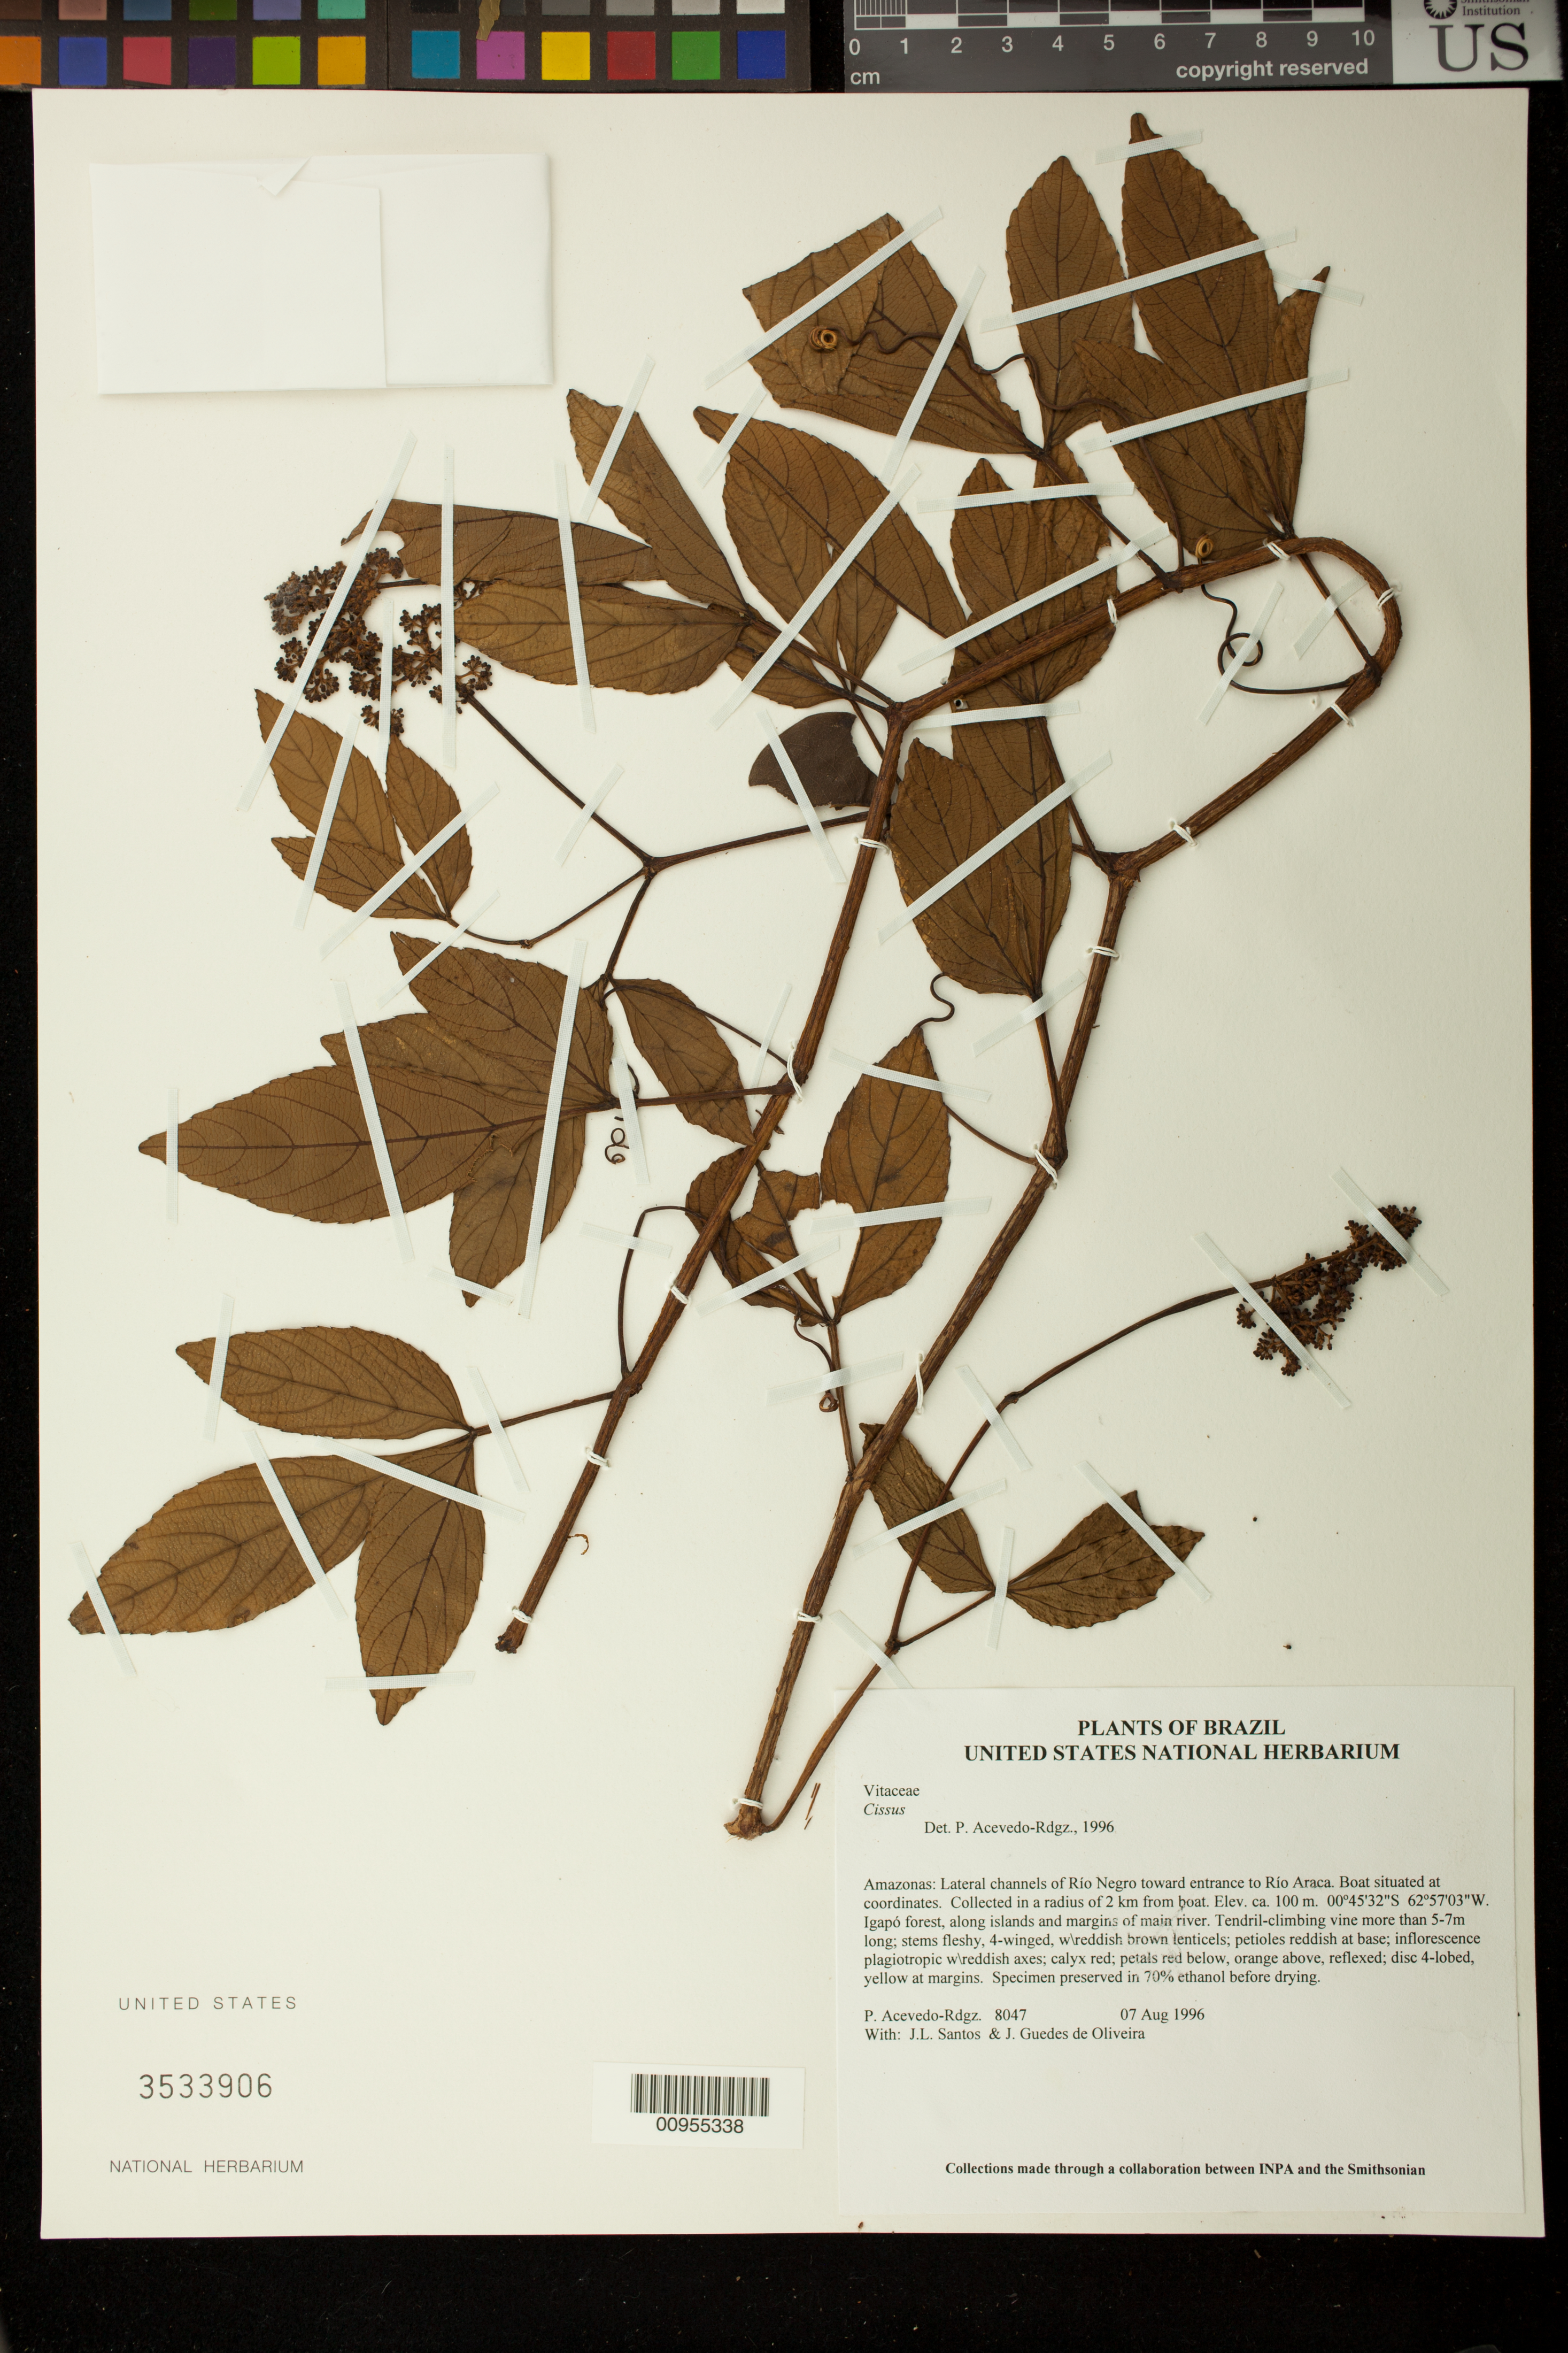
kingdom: Plantae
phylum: Tracheophyta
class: Magnoliopsida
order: Vitales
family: Vitaceae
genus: Cissus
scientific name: Cissus erosa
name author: Rich.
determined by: Lombardi, Julio A.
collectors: P. Acevedo-Rodr., J. L. Santos & J. Guedes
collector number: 8047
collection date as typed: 07 Aug 1996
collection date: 1996-08-07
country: Brazil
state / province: Amazonas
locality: Amazonas: Lateral channels of Río Negro toward entrance to Río Araca. Boat situated at coordinates. Collected in a radius of 2 km from boat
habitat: Igapó forest, along islands and margins of main river.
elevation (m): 100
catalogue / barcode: US 3533906